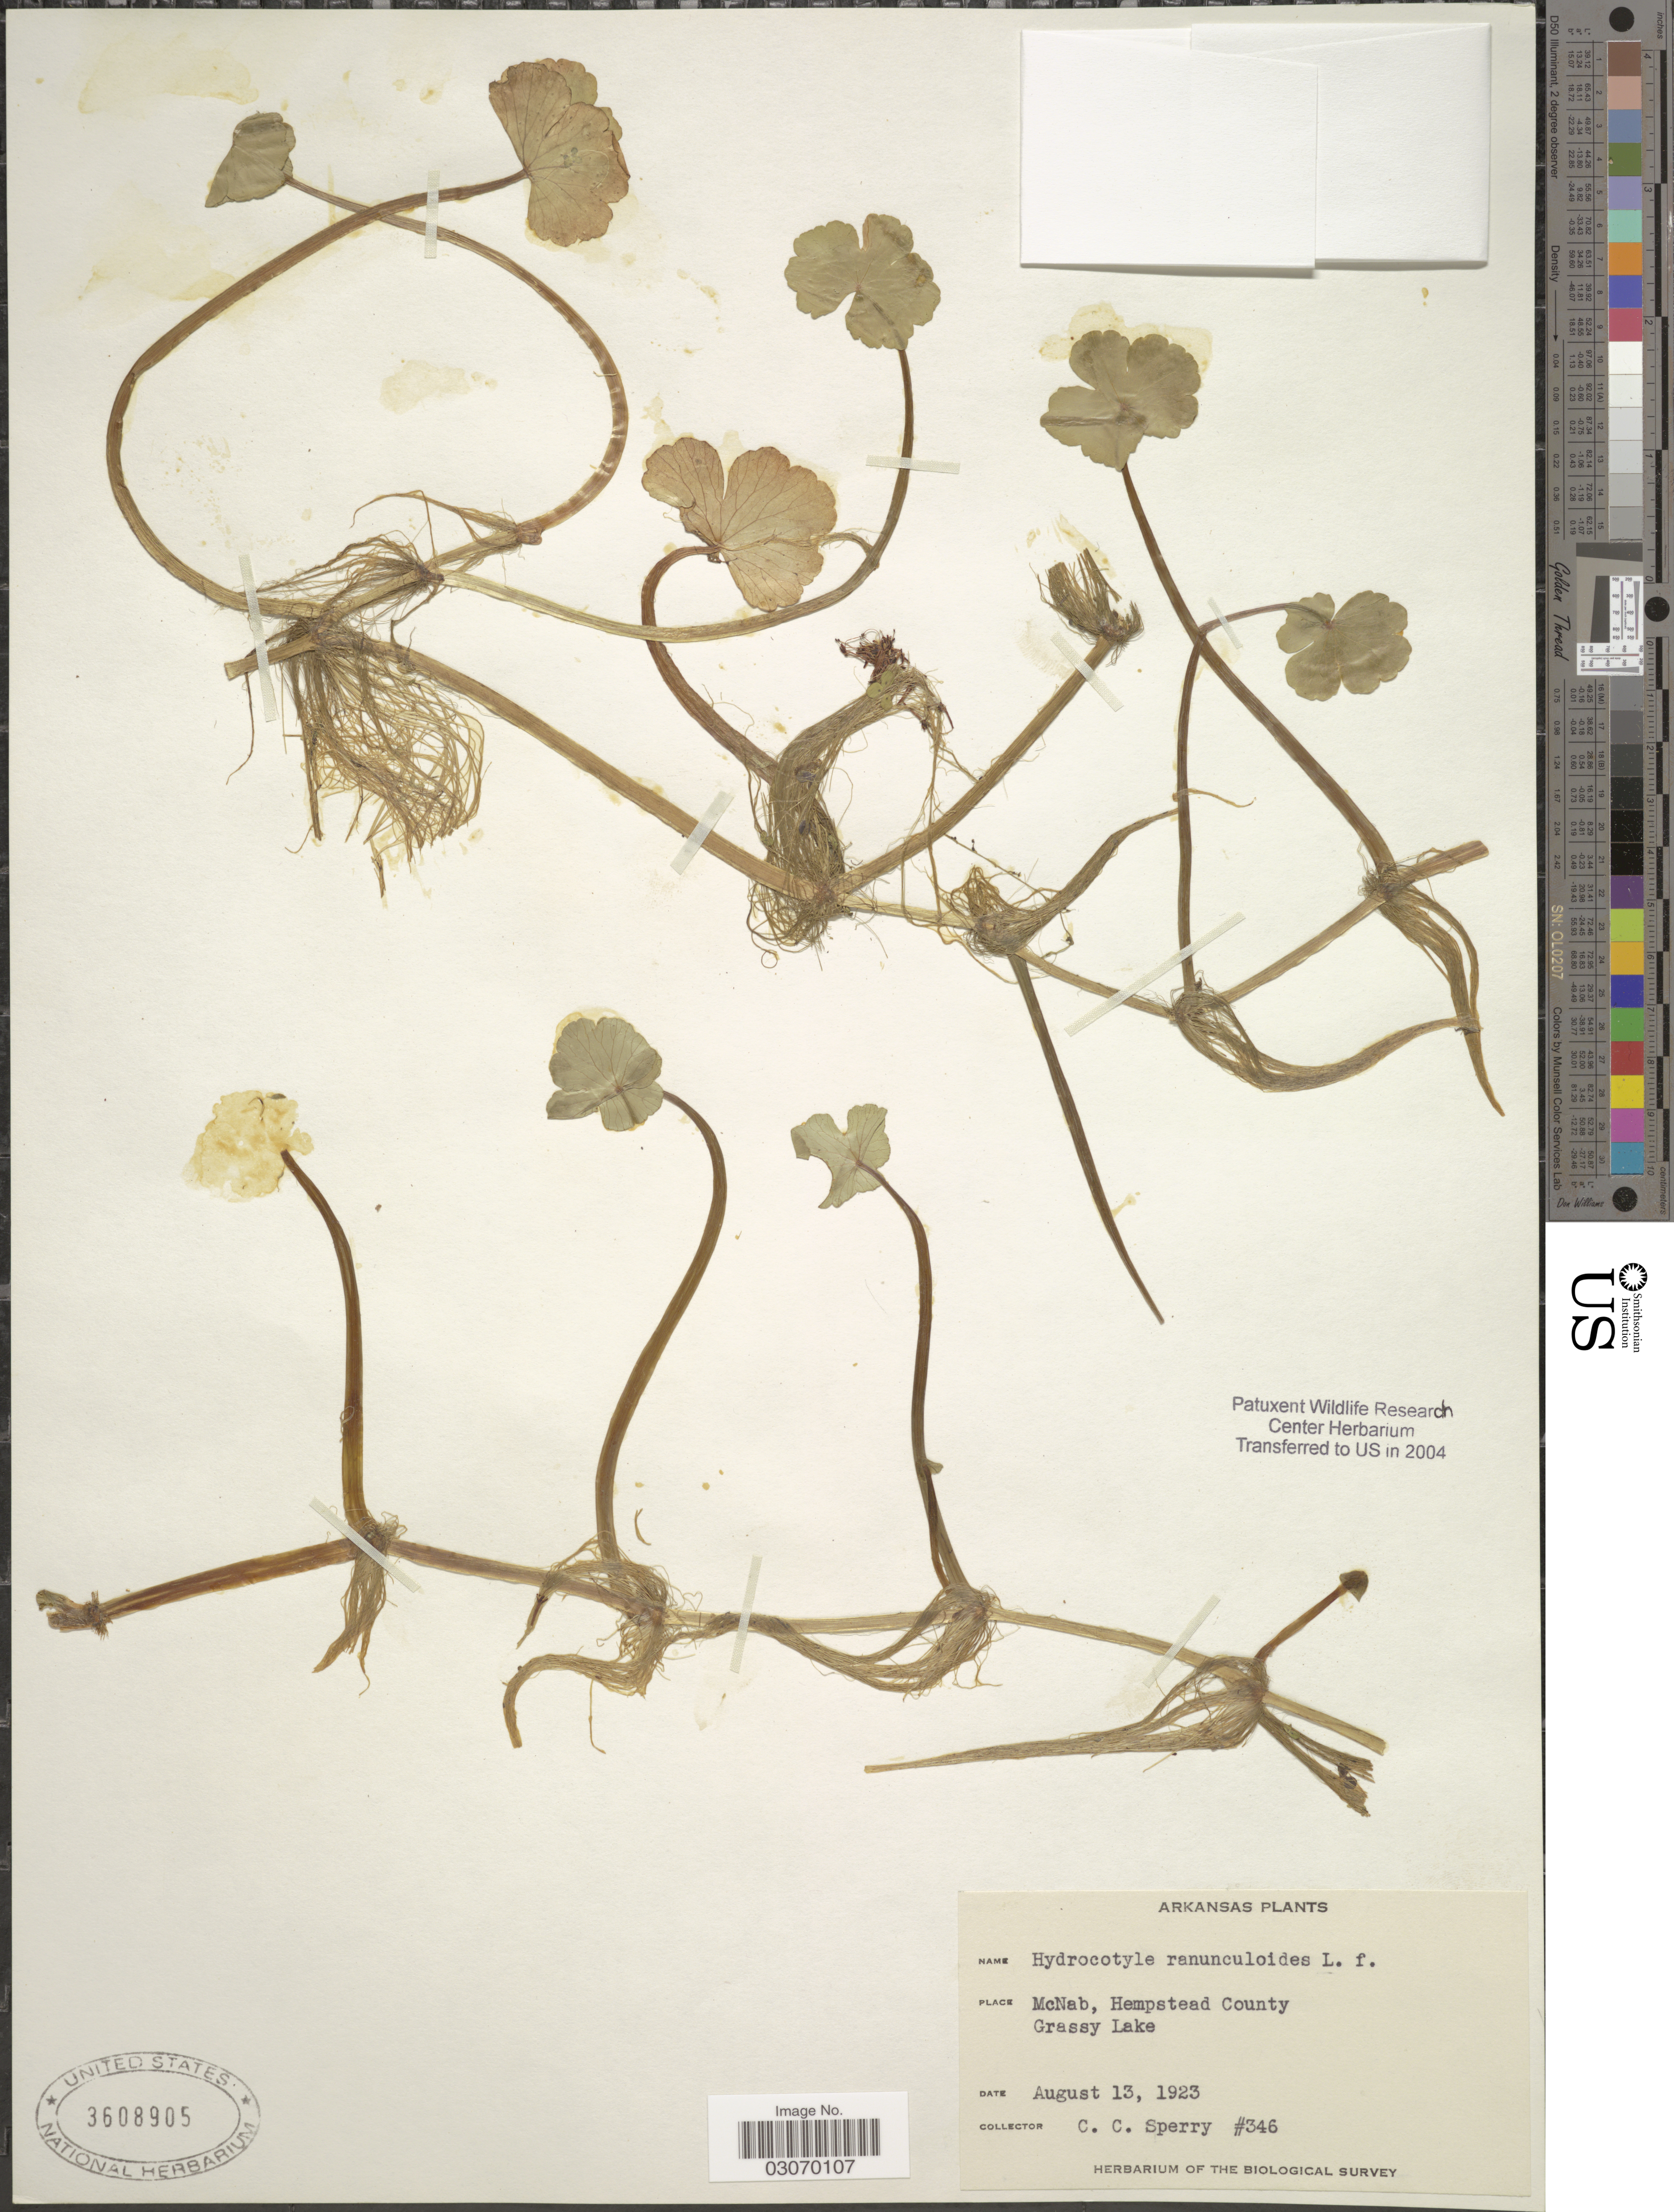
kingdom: Plantae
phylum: Tracheophyta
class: Magnoliopsida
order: Apiales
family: Araliaceae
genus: Hydrocotyle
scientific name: Hydrocotyle ranunculoides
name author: L. f.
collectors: C. C. Sperry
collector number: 346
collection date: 1923-08-13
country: United States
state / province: Arkansas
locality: McNab, Hempstead County, Grassy Lake.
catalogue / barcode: US 3608905